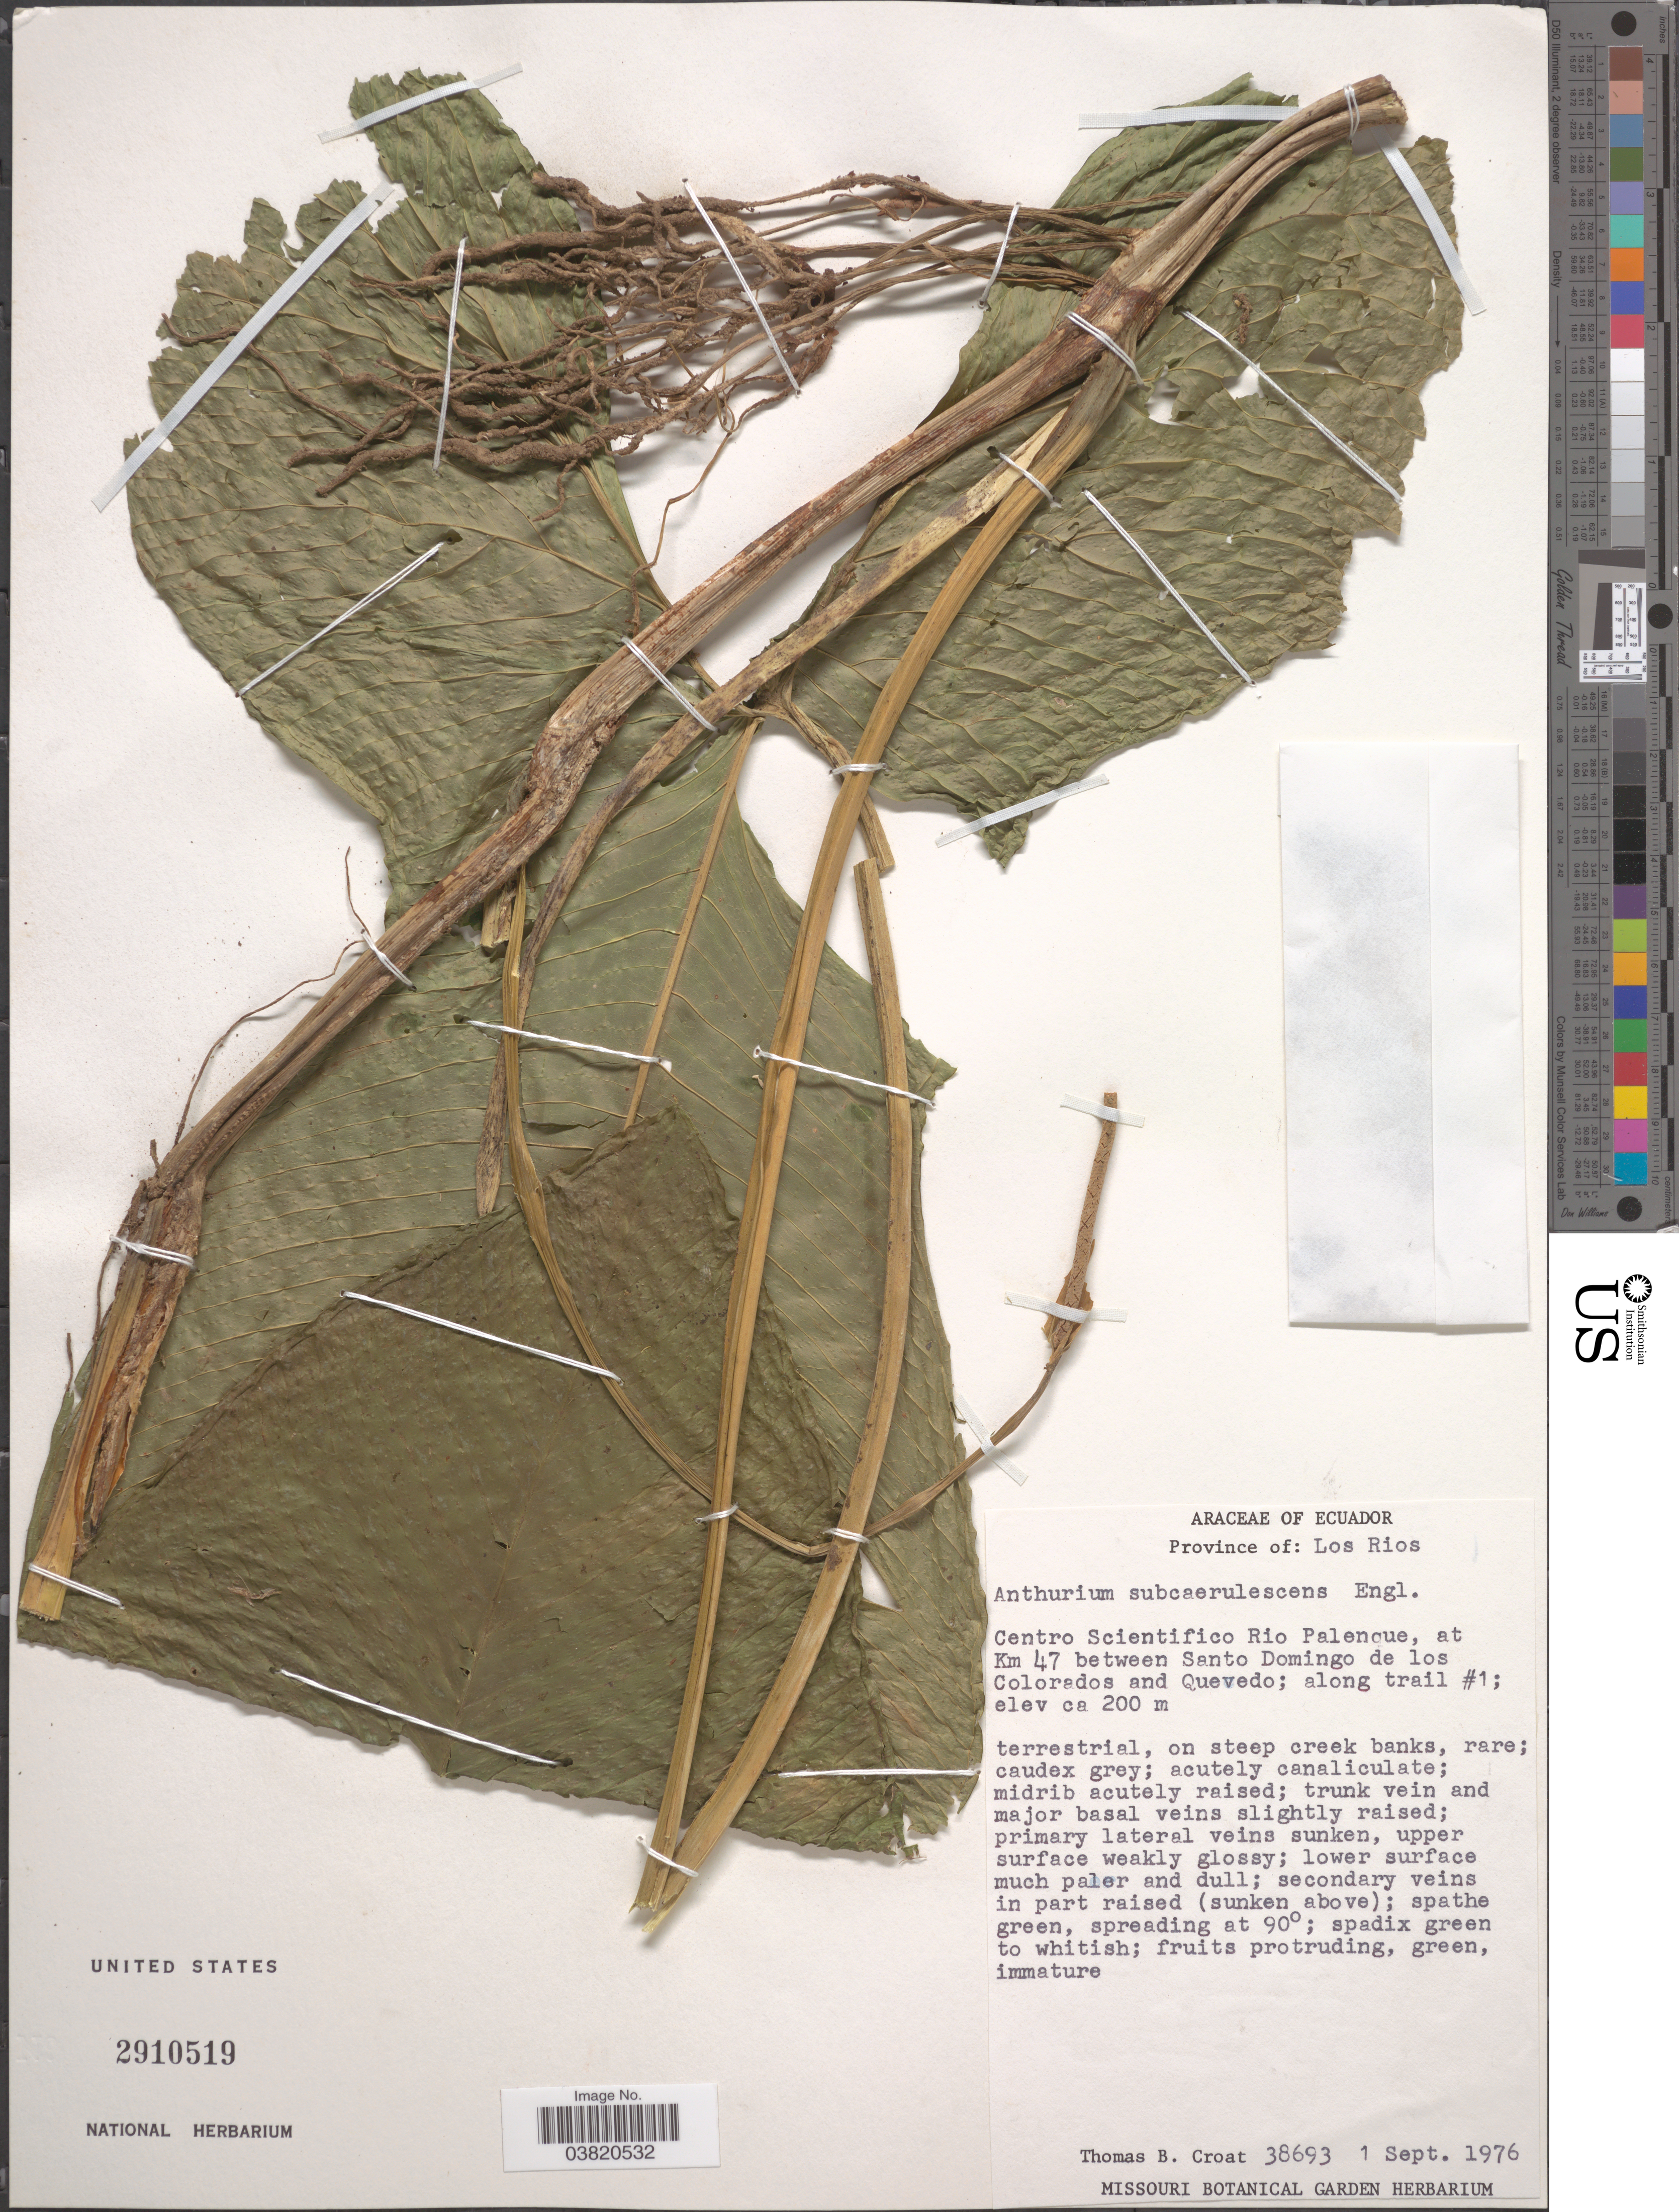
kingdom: Plantae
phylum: Tracheophyta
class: Liliopsida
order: Alismatales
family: Araceae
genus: Anthurium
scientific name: Anthurium subcoerulescens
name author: Engl.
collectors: T. B. Croat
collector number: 38693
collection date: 1976-09-01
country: Ecuador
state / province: Los Ríos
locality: Centro Scientifico Rio Palenque, at Km 47 between Santo Domingo de los Colorados and Quevedo; along trail #1.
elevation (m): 200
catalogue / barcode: US 2910519